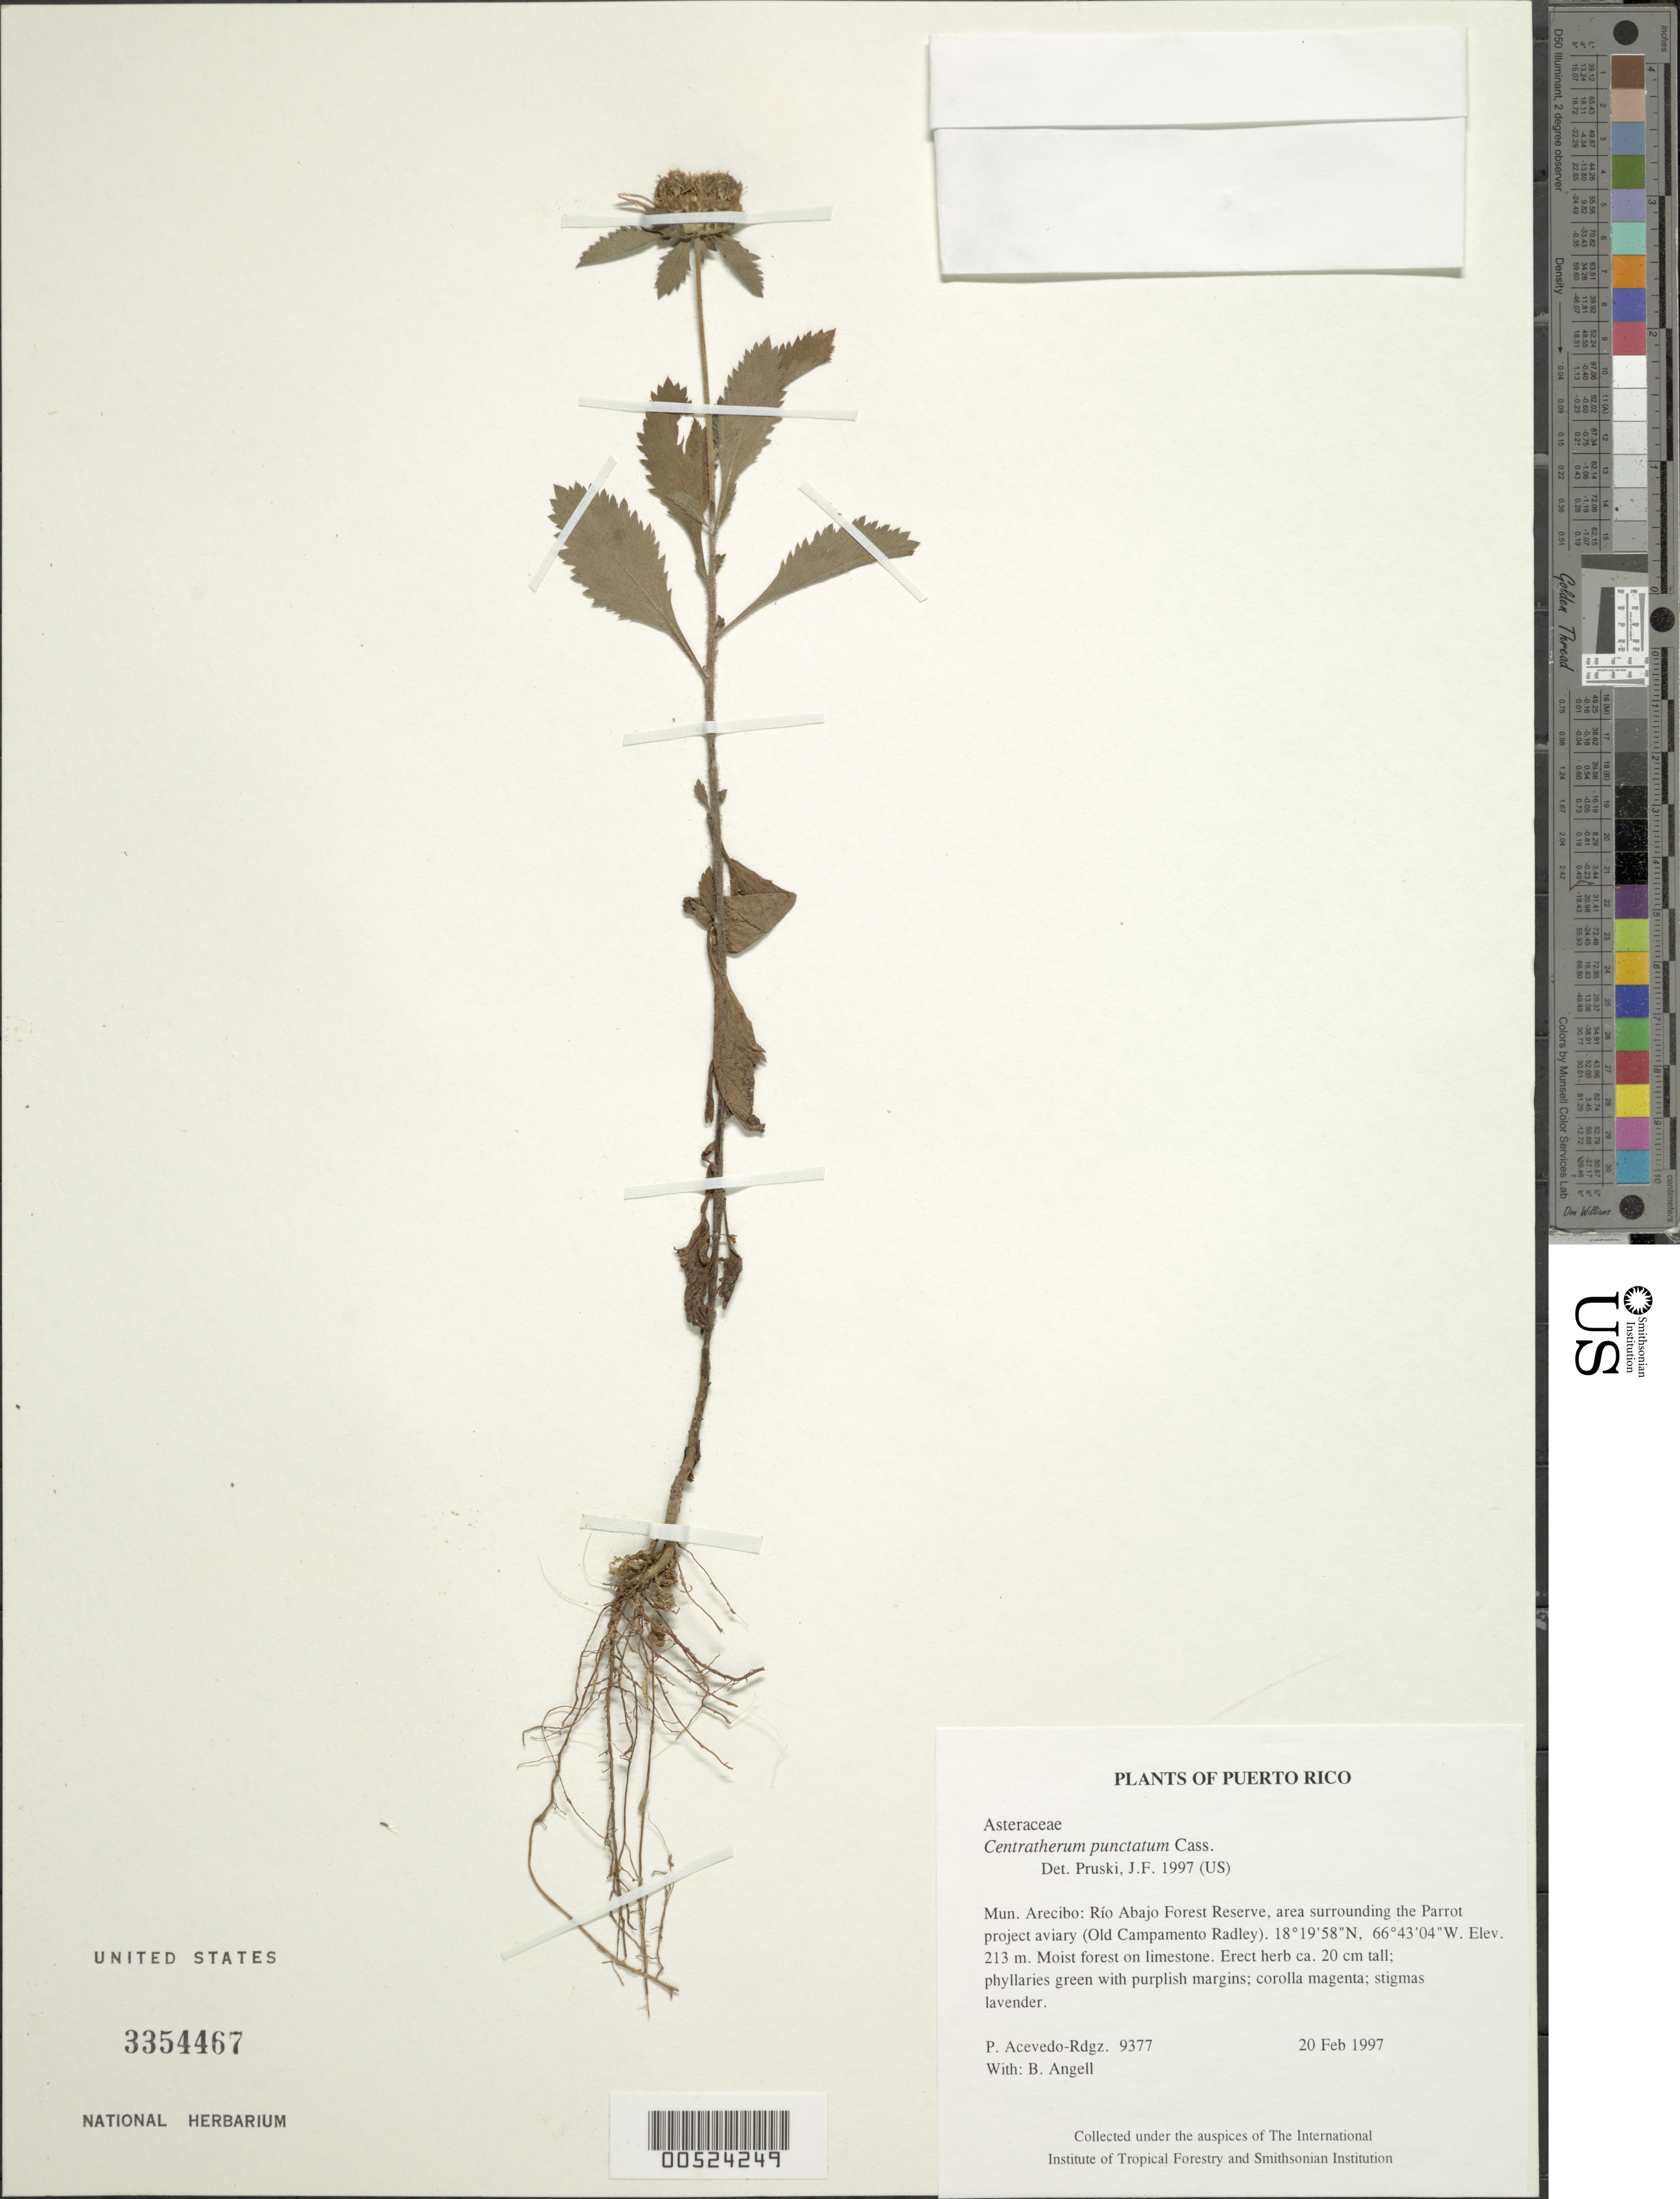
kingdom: Plantae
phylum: Tracheophyta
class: Magnoliopsida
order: Asterales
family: Asteraceae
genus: Centratherum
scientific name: Centratherum punctatum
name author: Cass.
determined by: Pruski, J. F.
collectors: P. Acevedo-Rodr. & Bobbi Angell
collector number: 9377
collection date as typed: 20 Feb 1997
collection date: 1997-02-20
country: Puerto Rico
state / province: Arecibo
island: Puerto Rico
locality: Arecibo; Río Abajo Forest Reserve, area surrounding the Parrot project aviary (Old Campamento Radley).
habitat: Moist forest on limestone.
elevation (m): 213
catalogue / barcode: US 3354467